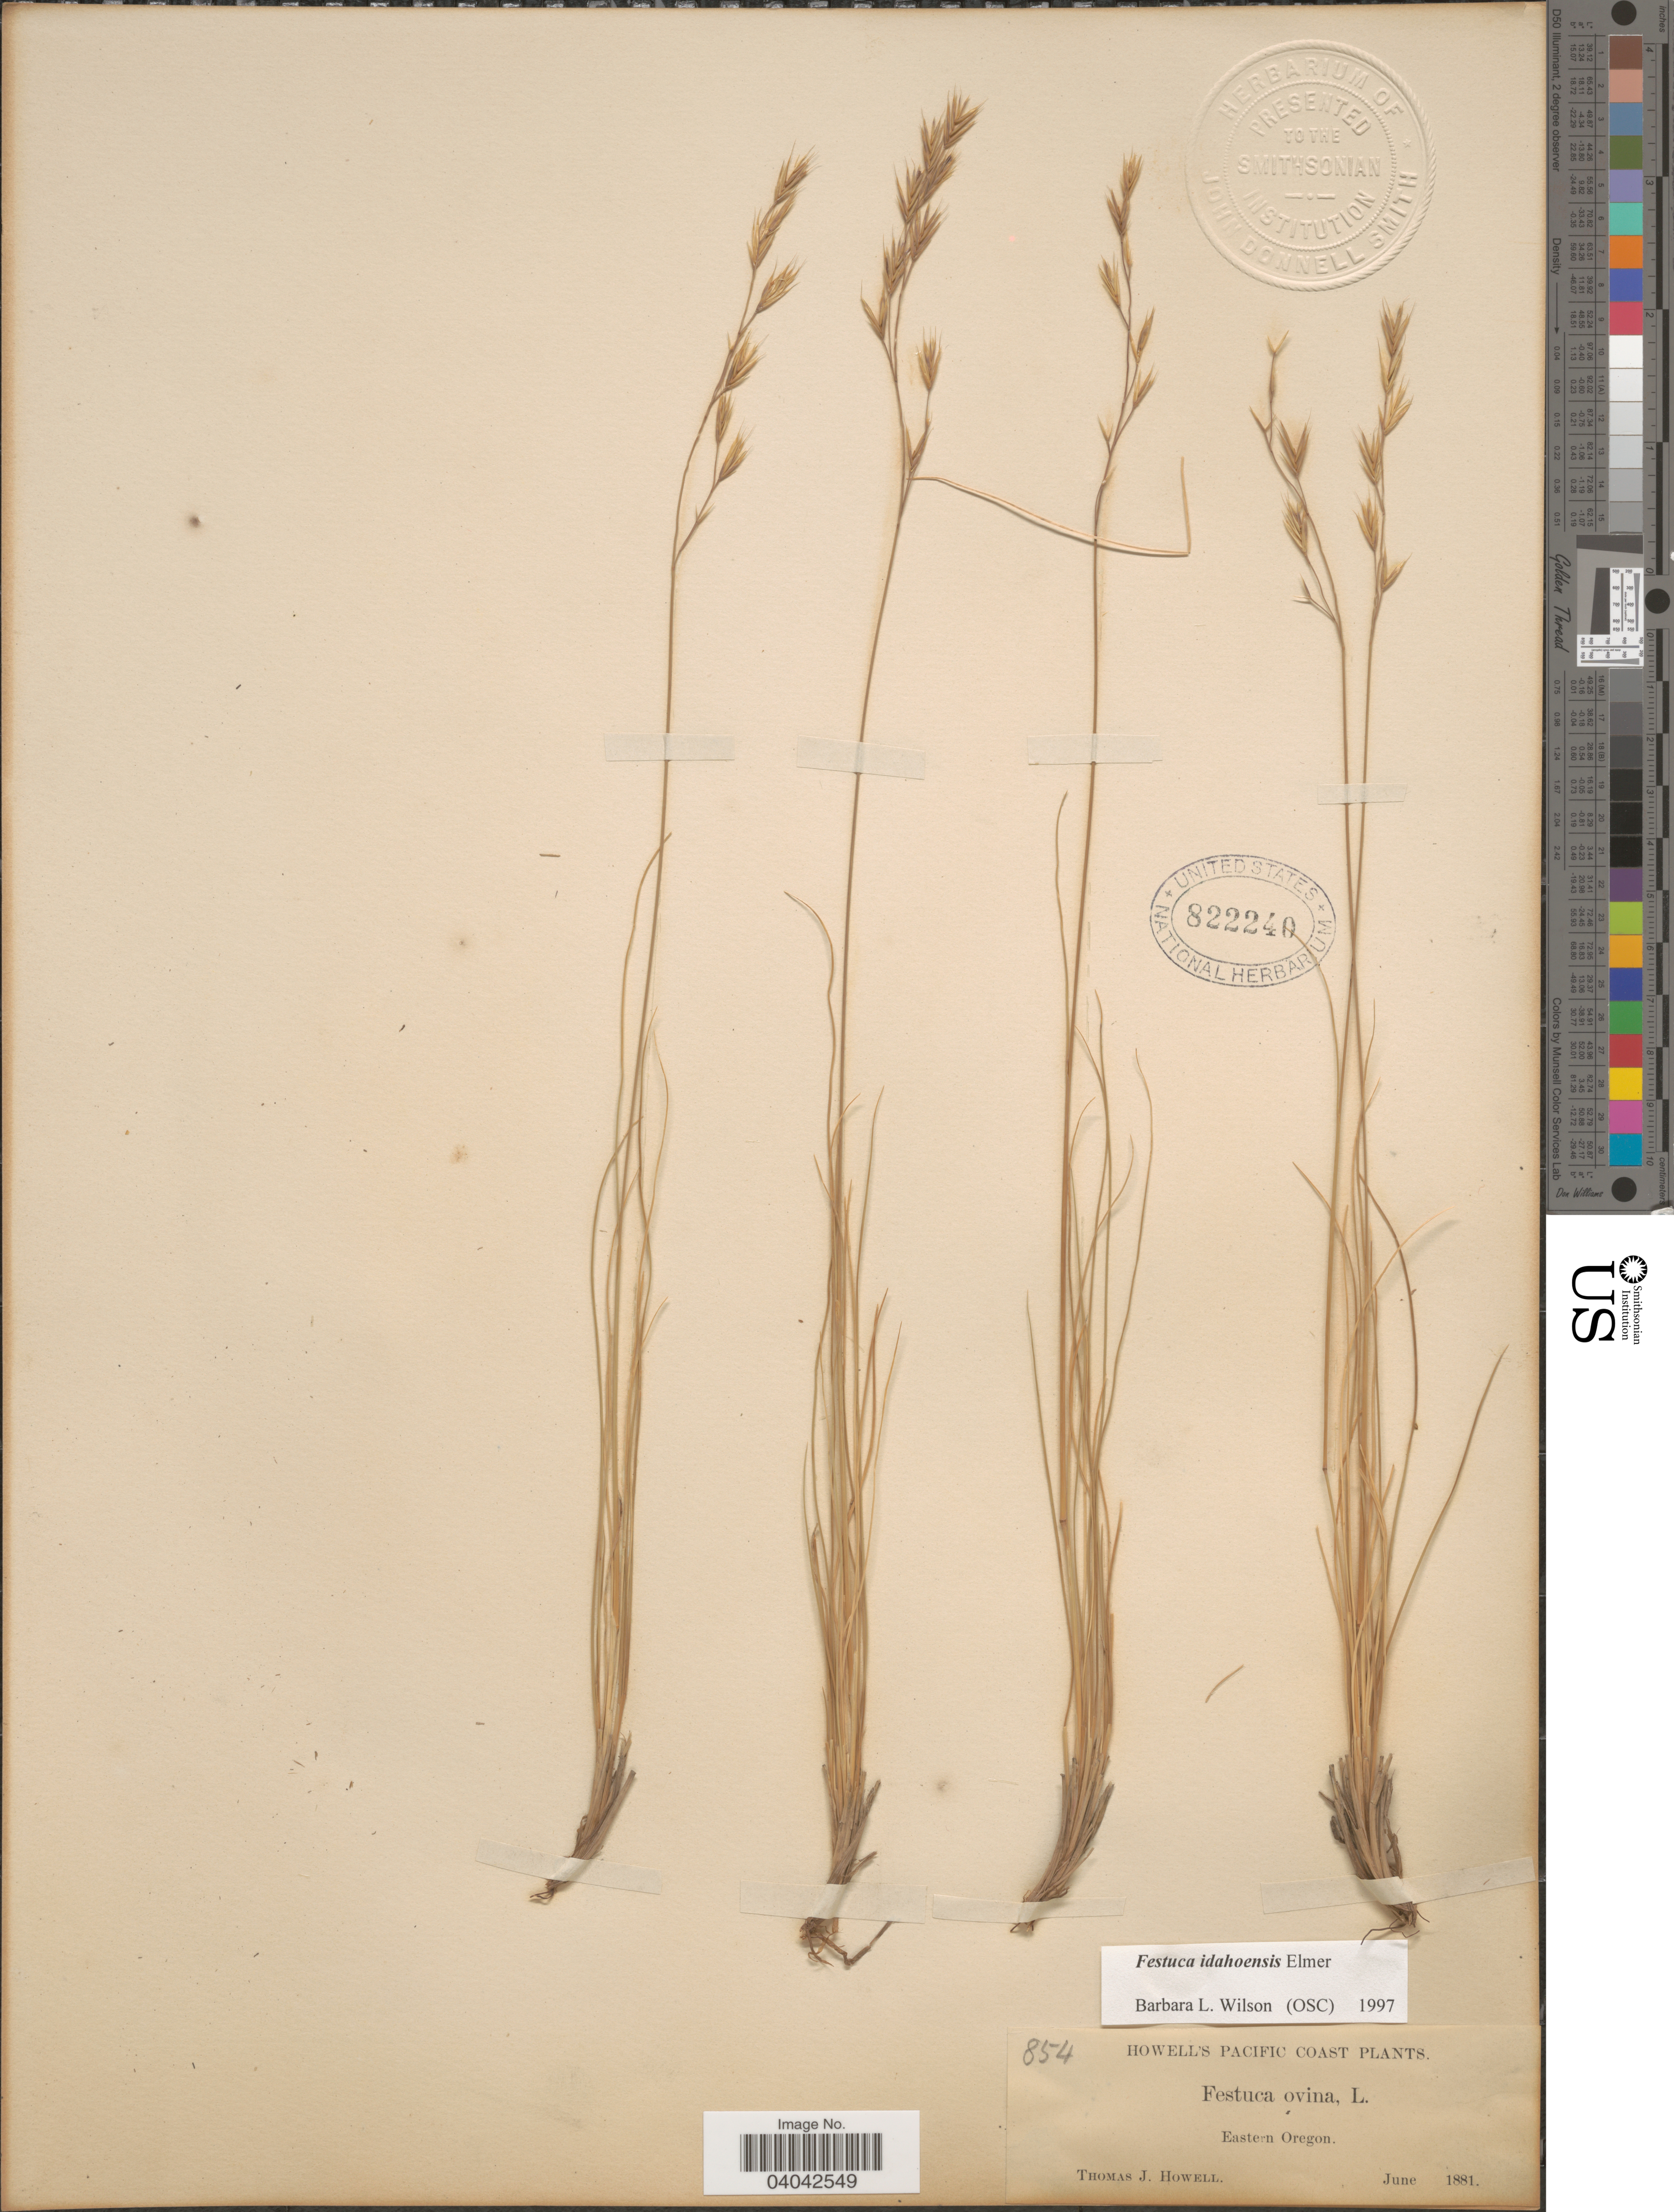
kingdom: Plantae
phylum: Tracheophyta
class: Liliopsida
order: Poales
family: Poaceae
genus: Festuca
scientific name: Festuca idahoensis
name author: Elmer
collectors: T. J. Howell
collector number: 854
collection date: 1881-06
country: United States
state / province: Oregon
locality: Pacific Coast. Eastern Oregon.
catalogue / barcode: US 822240